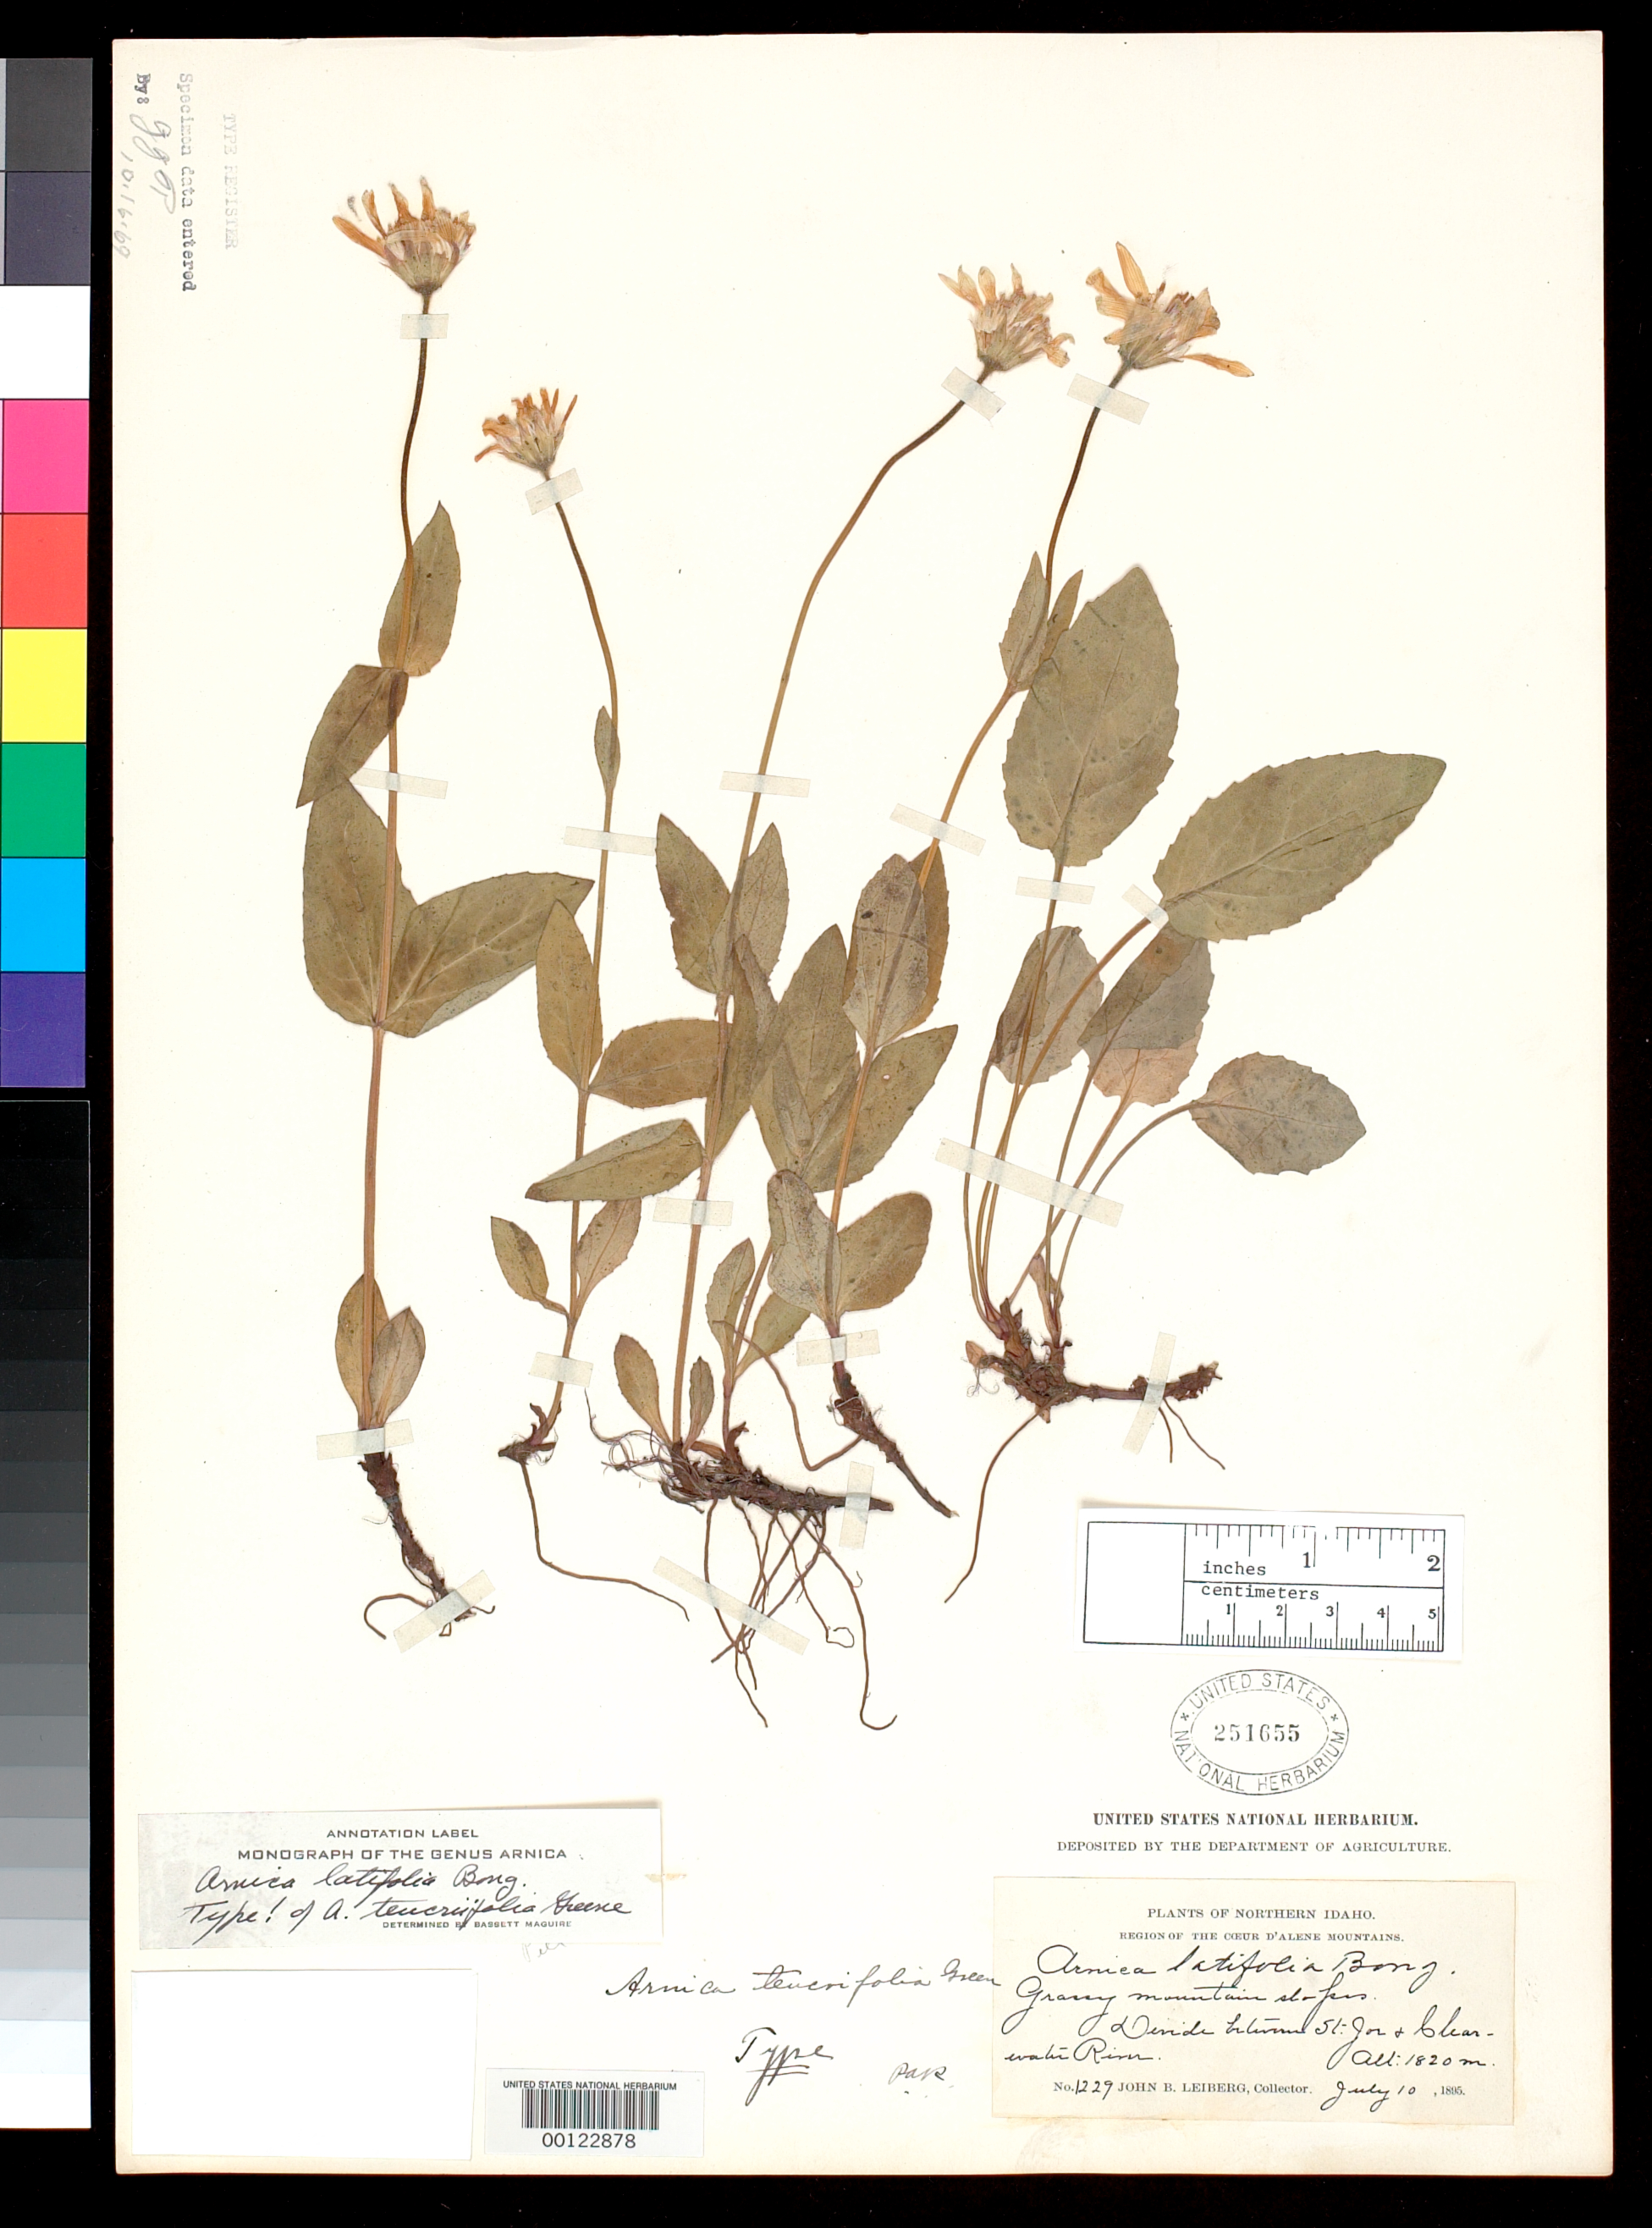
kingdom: Plantae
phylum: Tracheophyta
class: Magnoliopsida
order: Asterales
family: Asteraceae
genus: Arnica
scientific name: Arnica teucriifolia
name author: Greene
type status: Holotype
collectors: J. Leiberg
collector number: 1229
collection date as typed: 10 Jul 1895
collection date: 1895-07-10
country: United States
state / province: Idaho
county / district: Kootenai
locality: Coeur d'Alene Mountains.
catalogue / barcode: US 251655